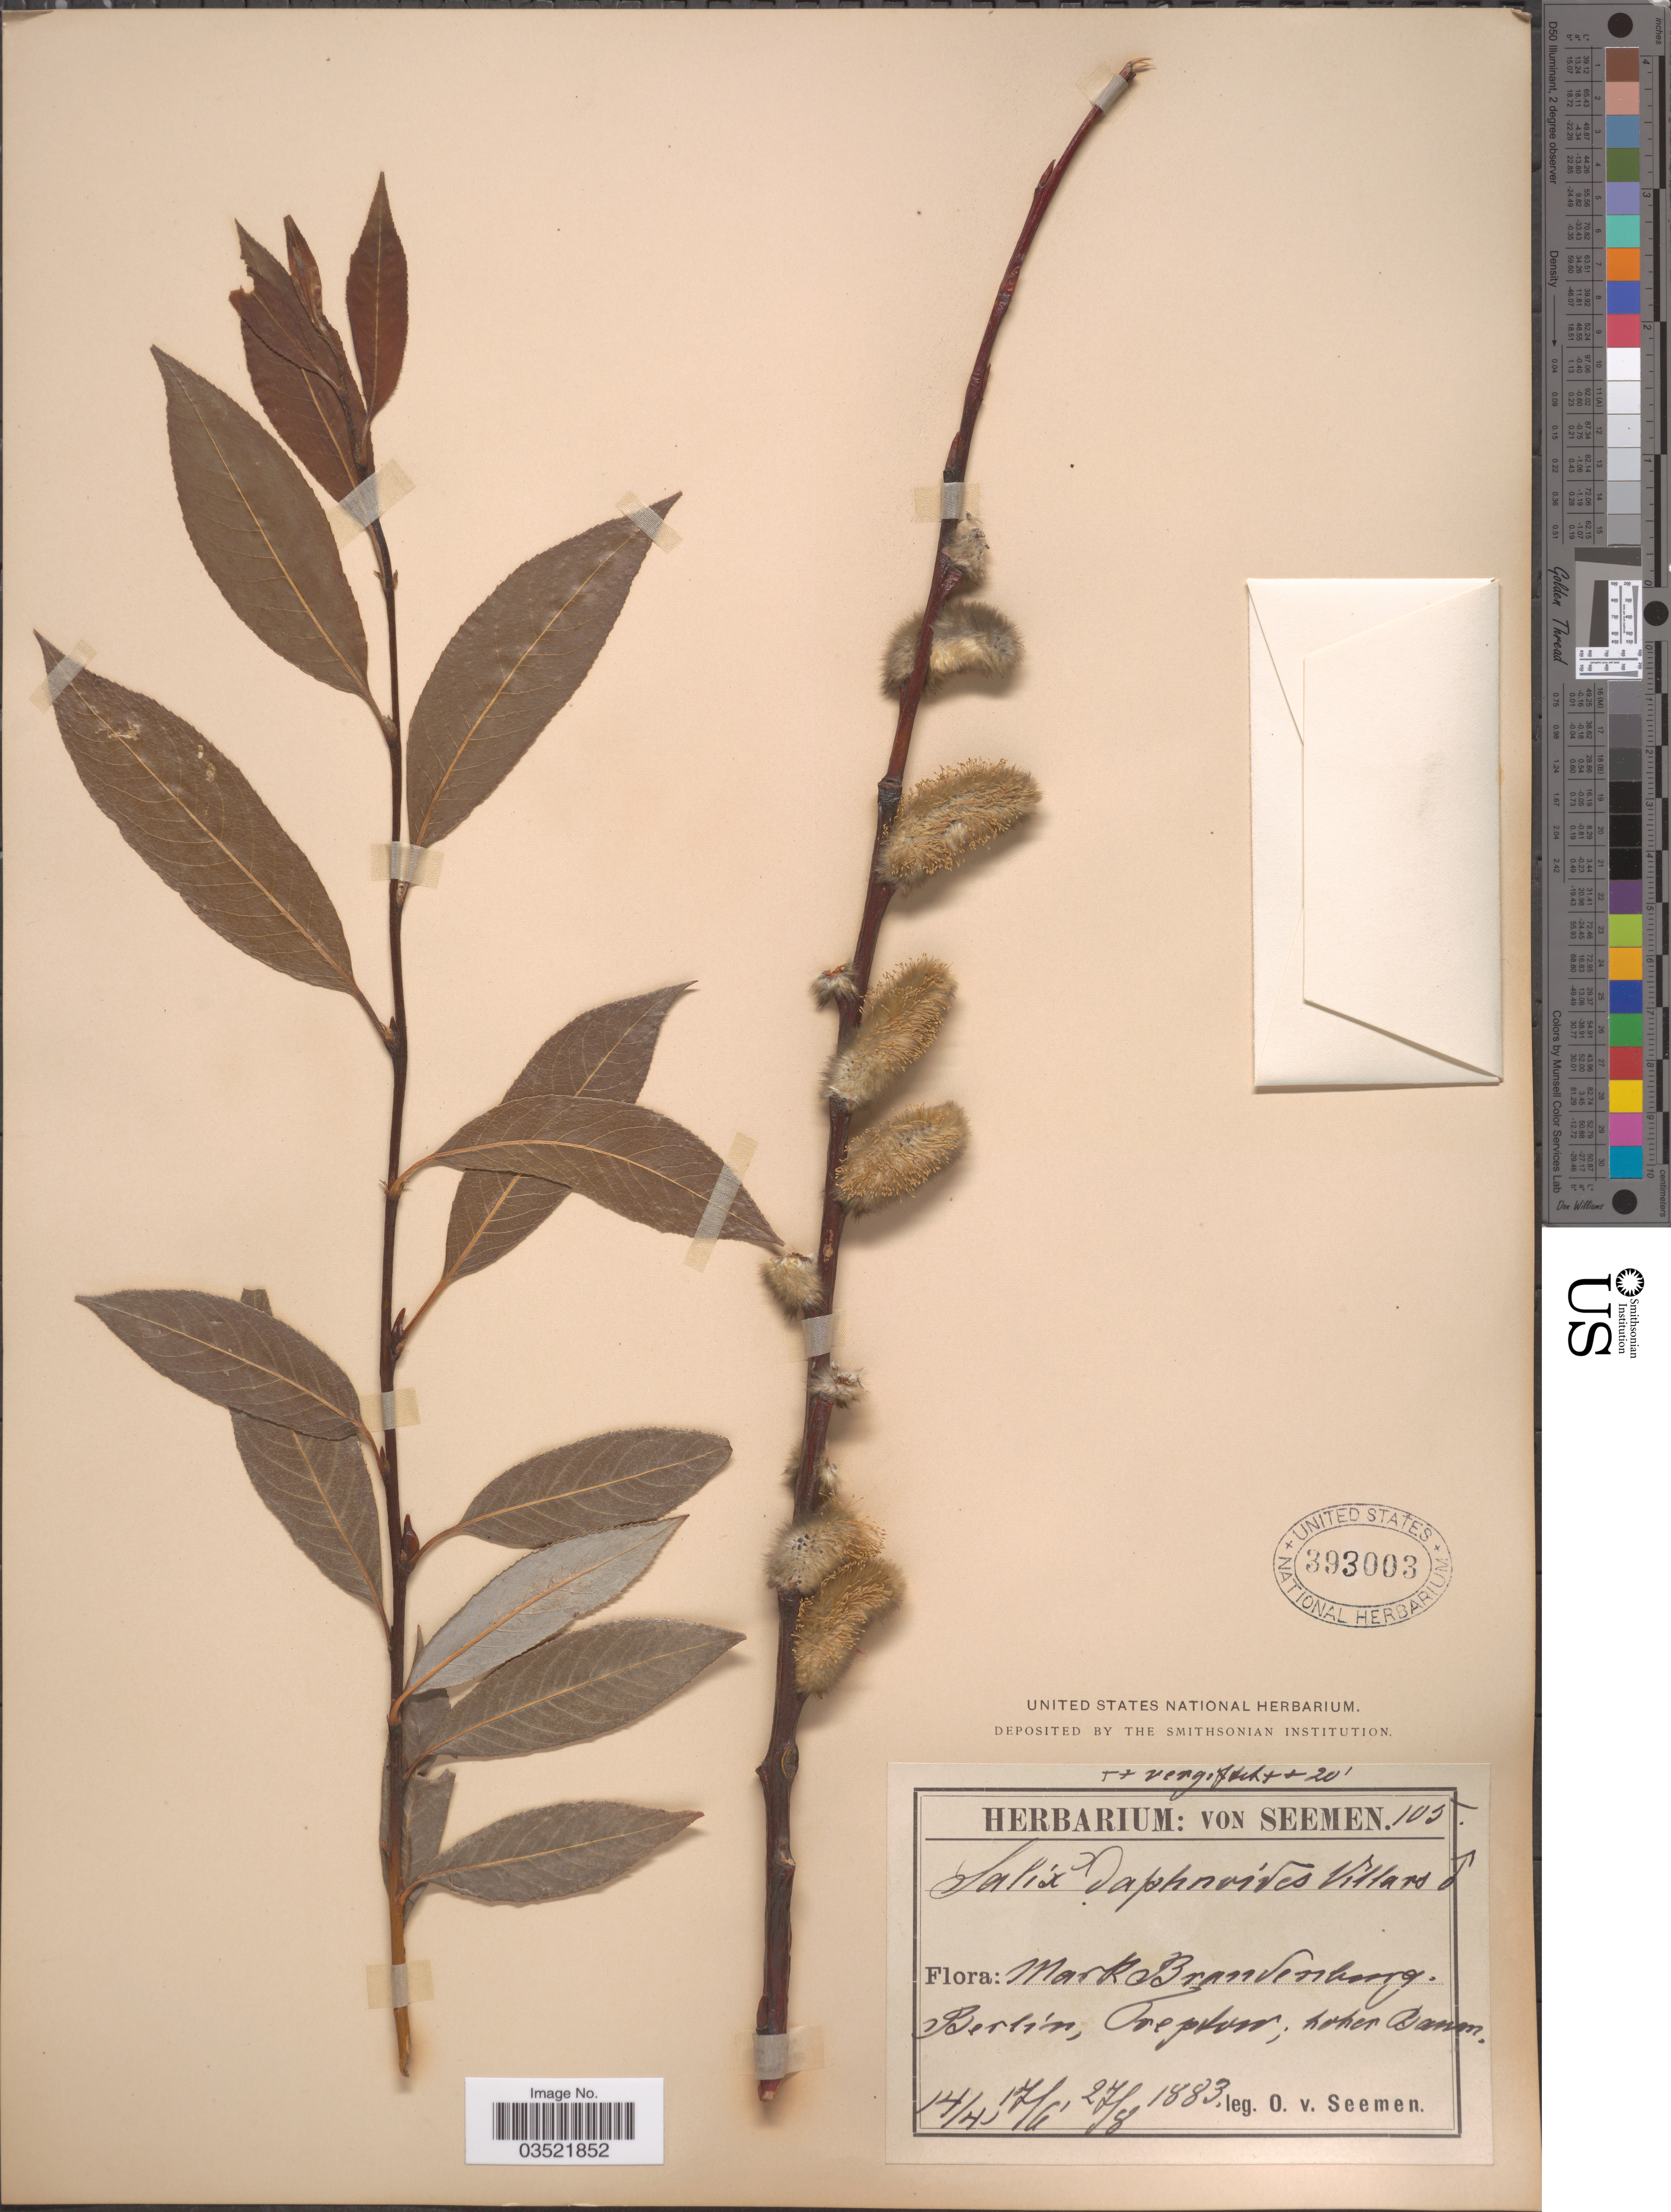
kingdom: Plantae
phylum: Tracheophyta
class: Magnoliopsida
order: Malpighiales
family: Salicaceae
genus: Salix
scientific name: Salix daphnoides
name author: Vill.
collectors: K. O. von Seemen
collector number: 105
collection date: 1883-04-14/1883-08-27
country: Germany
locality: Mark Brandenburg. Berlin, Treptow; hoher Baum.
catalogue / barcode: US 393003